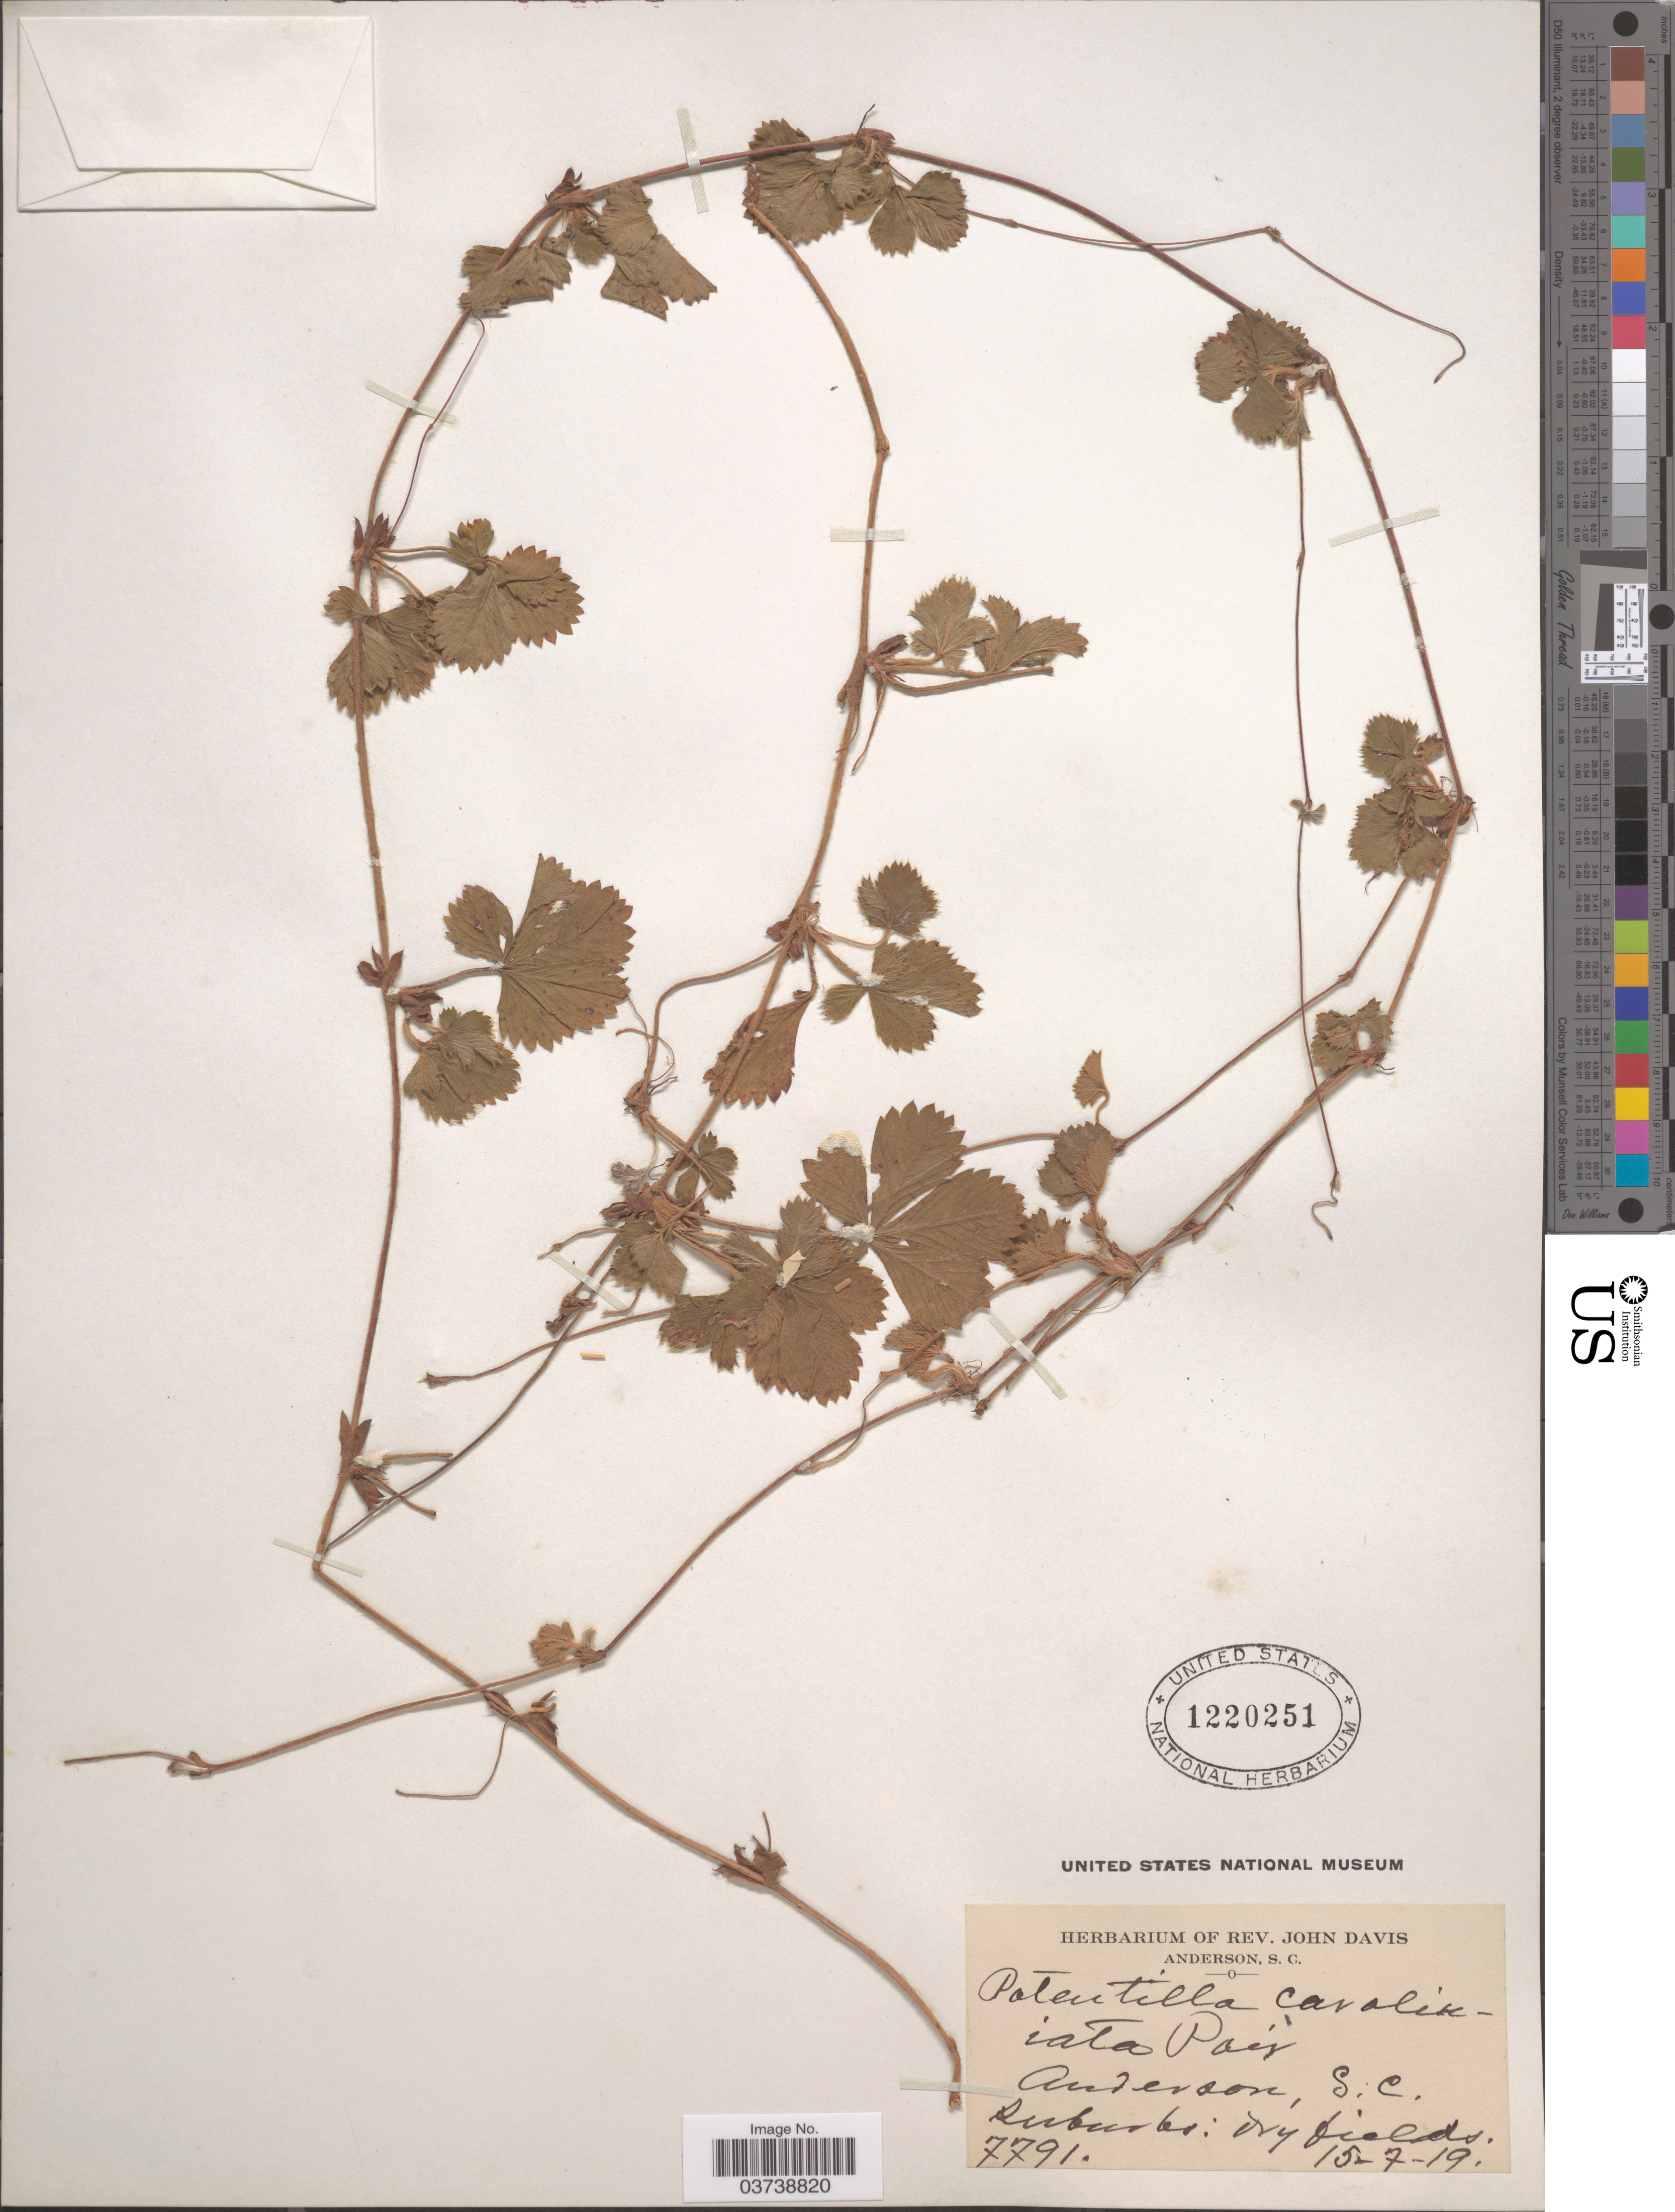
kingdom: Plantae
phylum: Tracheophyta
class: Magnoliopsida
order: Rosales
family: Rosaceae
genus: Potentilla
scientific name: Potentilla caroliniana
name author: Poir.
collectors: ex herb. Rev. John Davis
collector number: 7791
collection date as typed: Transcribed d/m/y: 15/7/19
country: United States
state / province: South Carolina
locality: Anderson. Suburbs.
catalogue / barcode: US 1220251